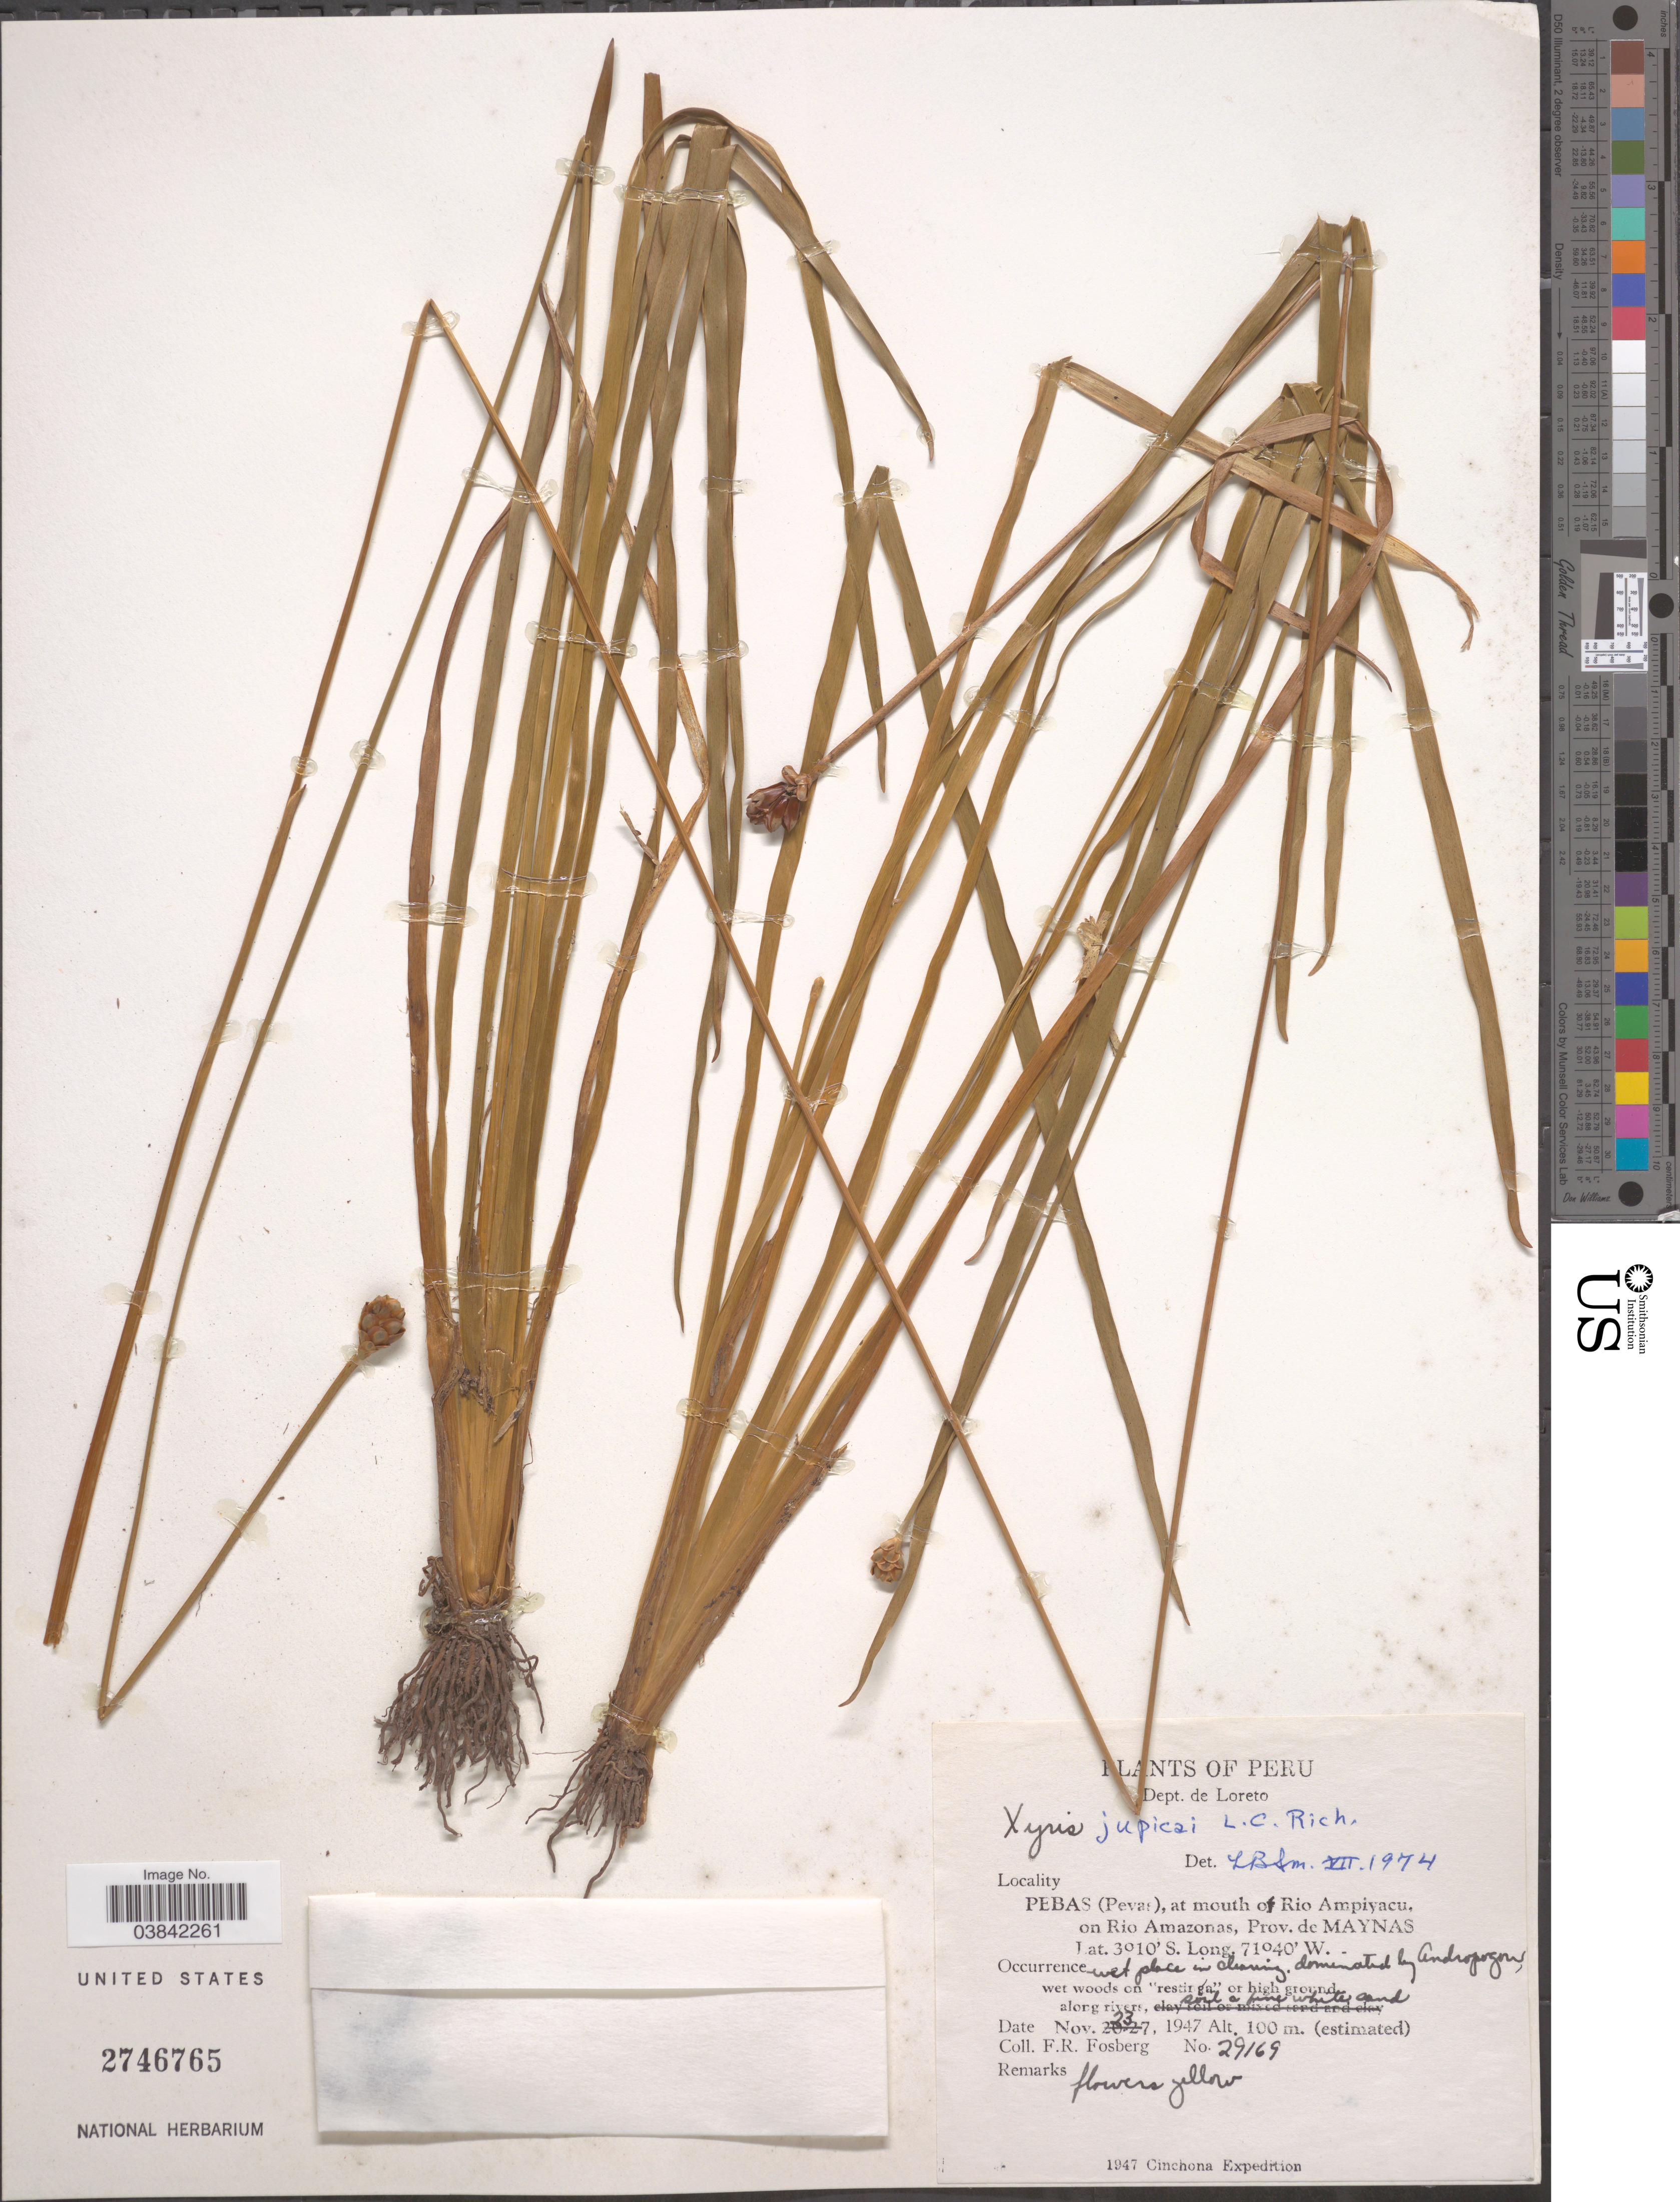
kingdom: Plantae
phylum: Tracheophyta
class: Liliopsida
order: Poales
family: Xyridaceae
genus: Xyris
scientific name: Xyris jupicai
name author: Rich.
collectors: F. R. Fosberg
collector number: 29169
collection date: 1947-11-23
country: Peru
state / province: Loreto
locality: Dept. de Loreto. PEBAS (Pevas), at mouth of Rio Ampiyacu, on R‭io Amazonas, Prov. de Maynas.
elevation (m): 100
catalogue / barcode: US 2746765